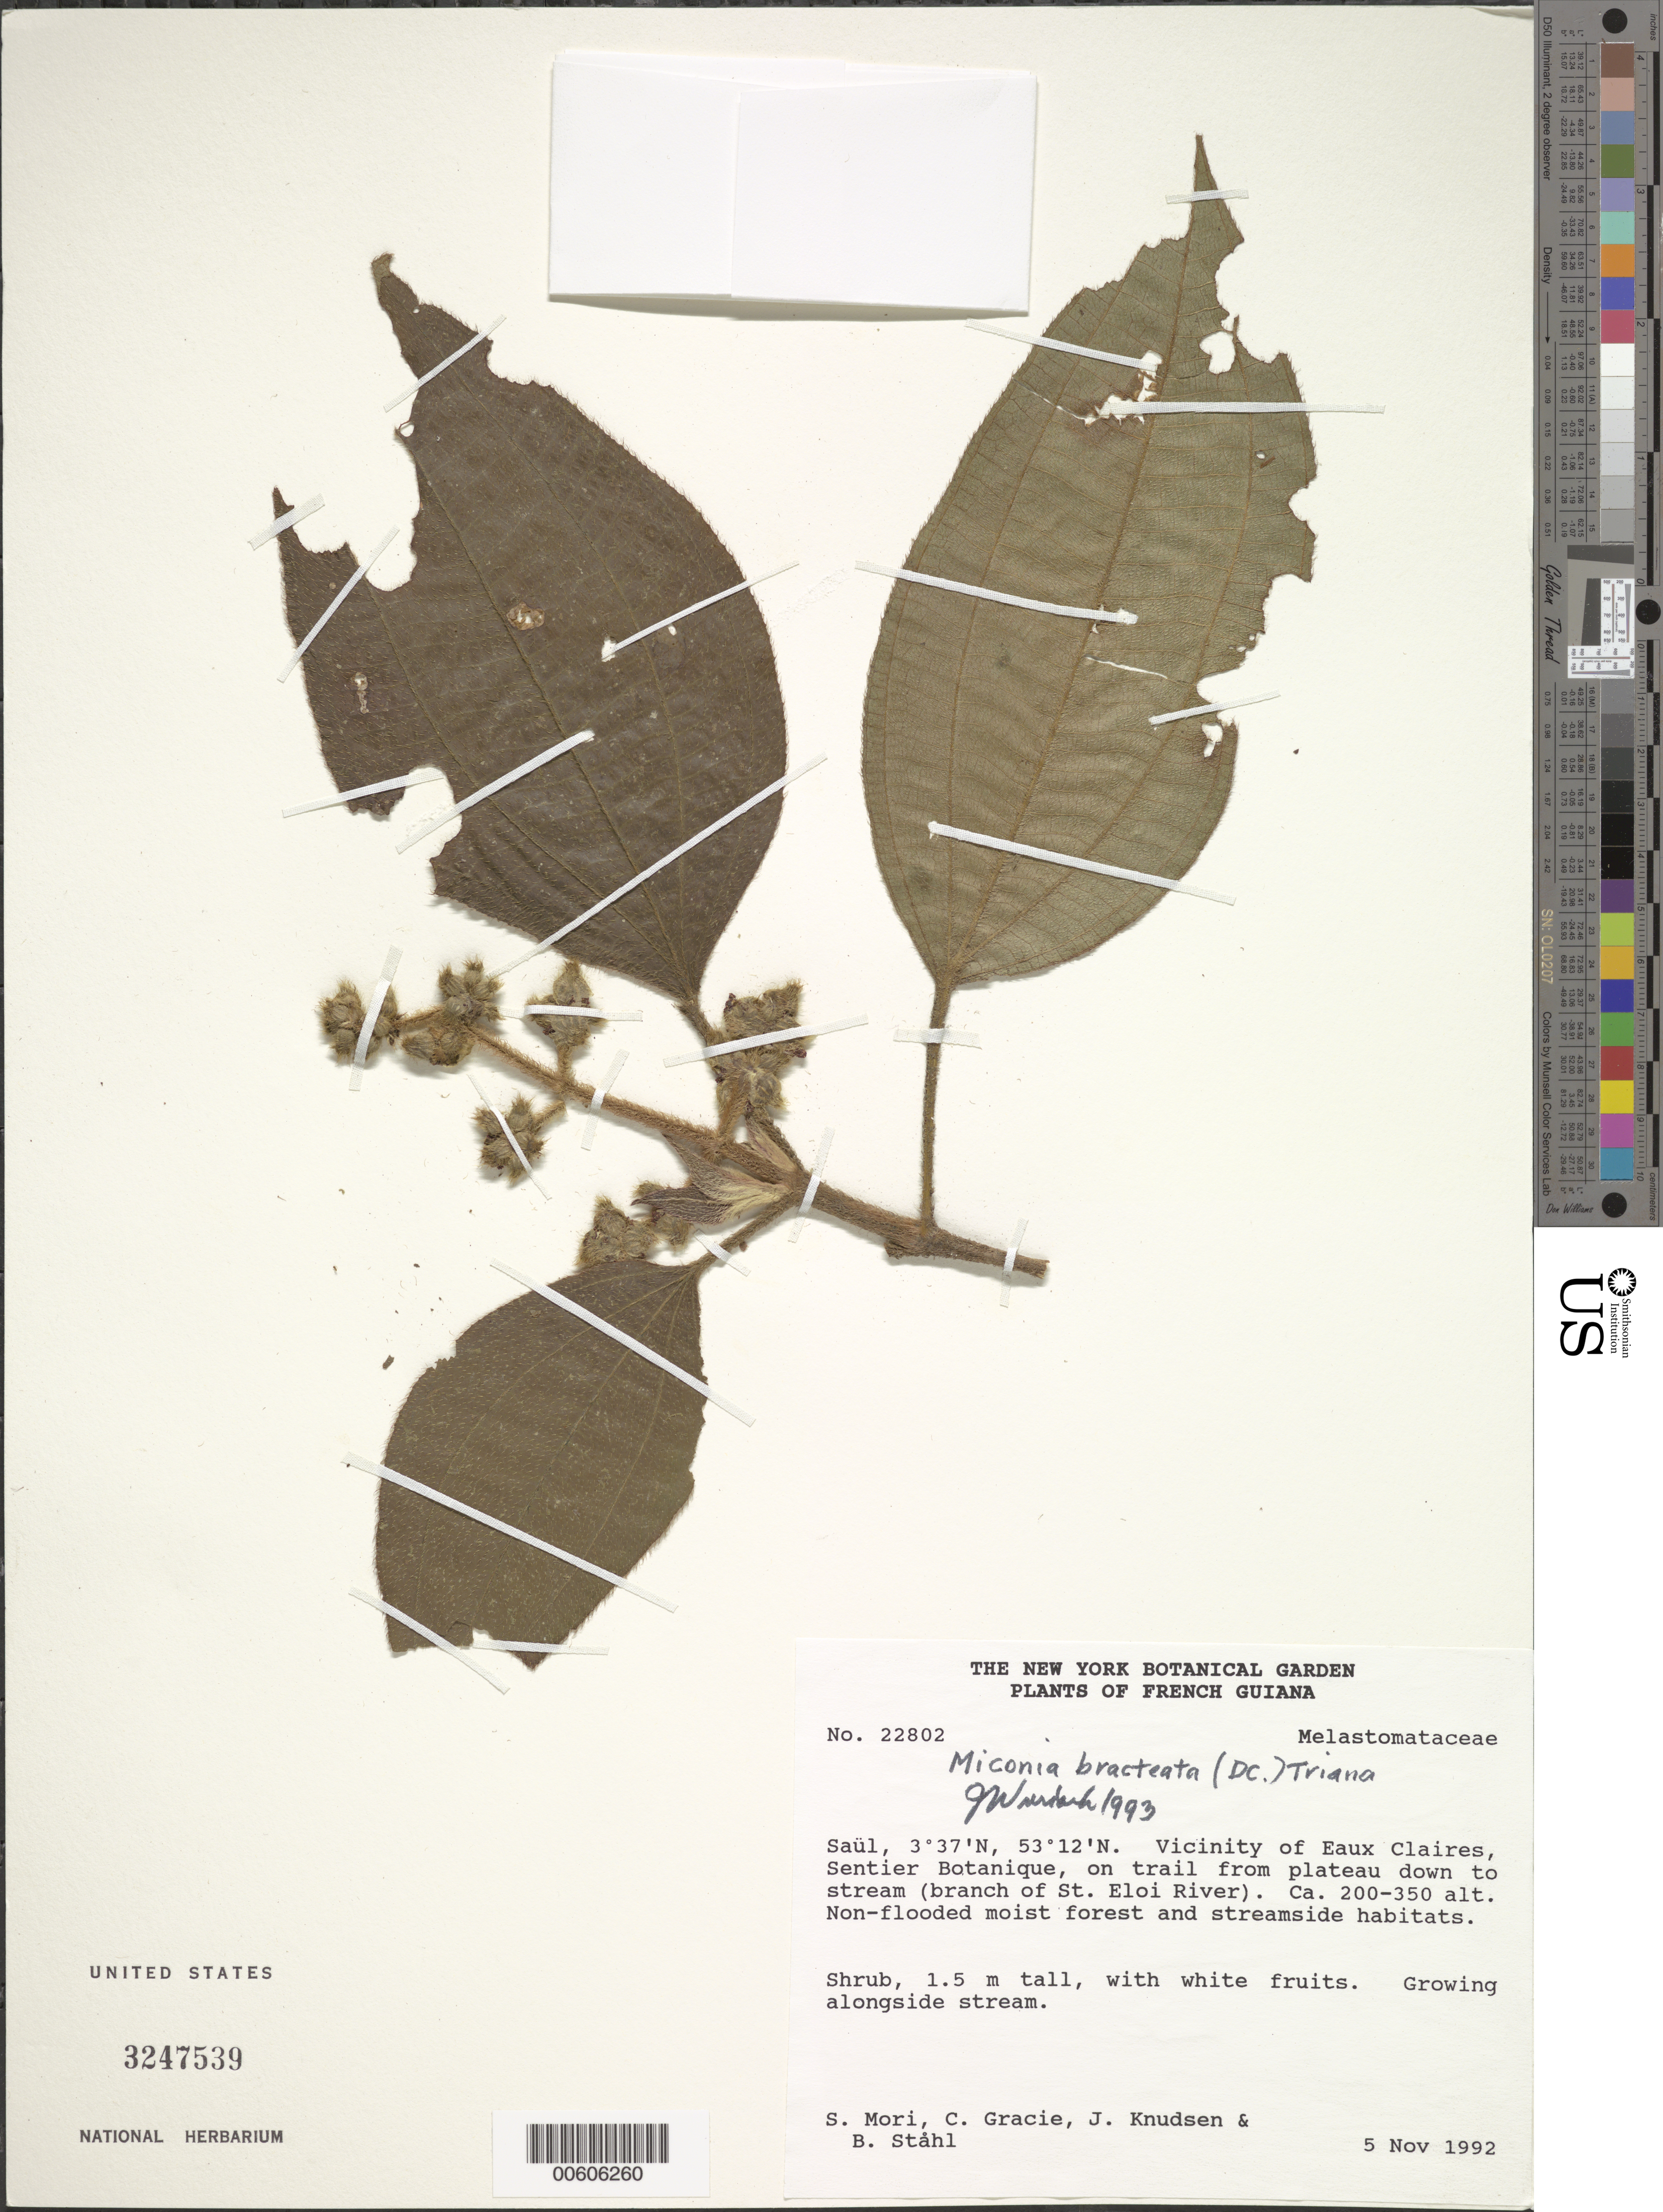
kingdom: Plantae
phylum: Tracheophyta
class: Magnoliopsida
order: Myrtales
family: Melastomataceae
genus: Miconia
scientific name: Miconia bracteata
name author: (DC.) Triana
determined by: Wurdack, John J., (US), US (UNITED STATES)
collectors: S. Mori, C. A. Gracie, J. Knudsen & B. Ståhl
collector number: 22802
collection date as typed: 5-Nov-92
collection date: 1992-11-05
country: French Guiana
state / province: Saint-Laurent-du-Maroni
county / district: Saül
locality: Saül, vicinity of Eaux Claires, Sentier Botanique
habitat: Non-flooded moist forest and streamside. Growing alongside stream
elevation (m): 200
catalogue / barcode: US 3247539